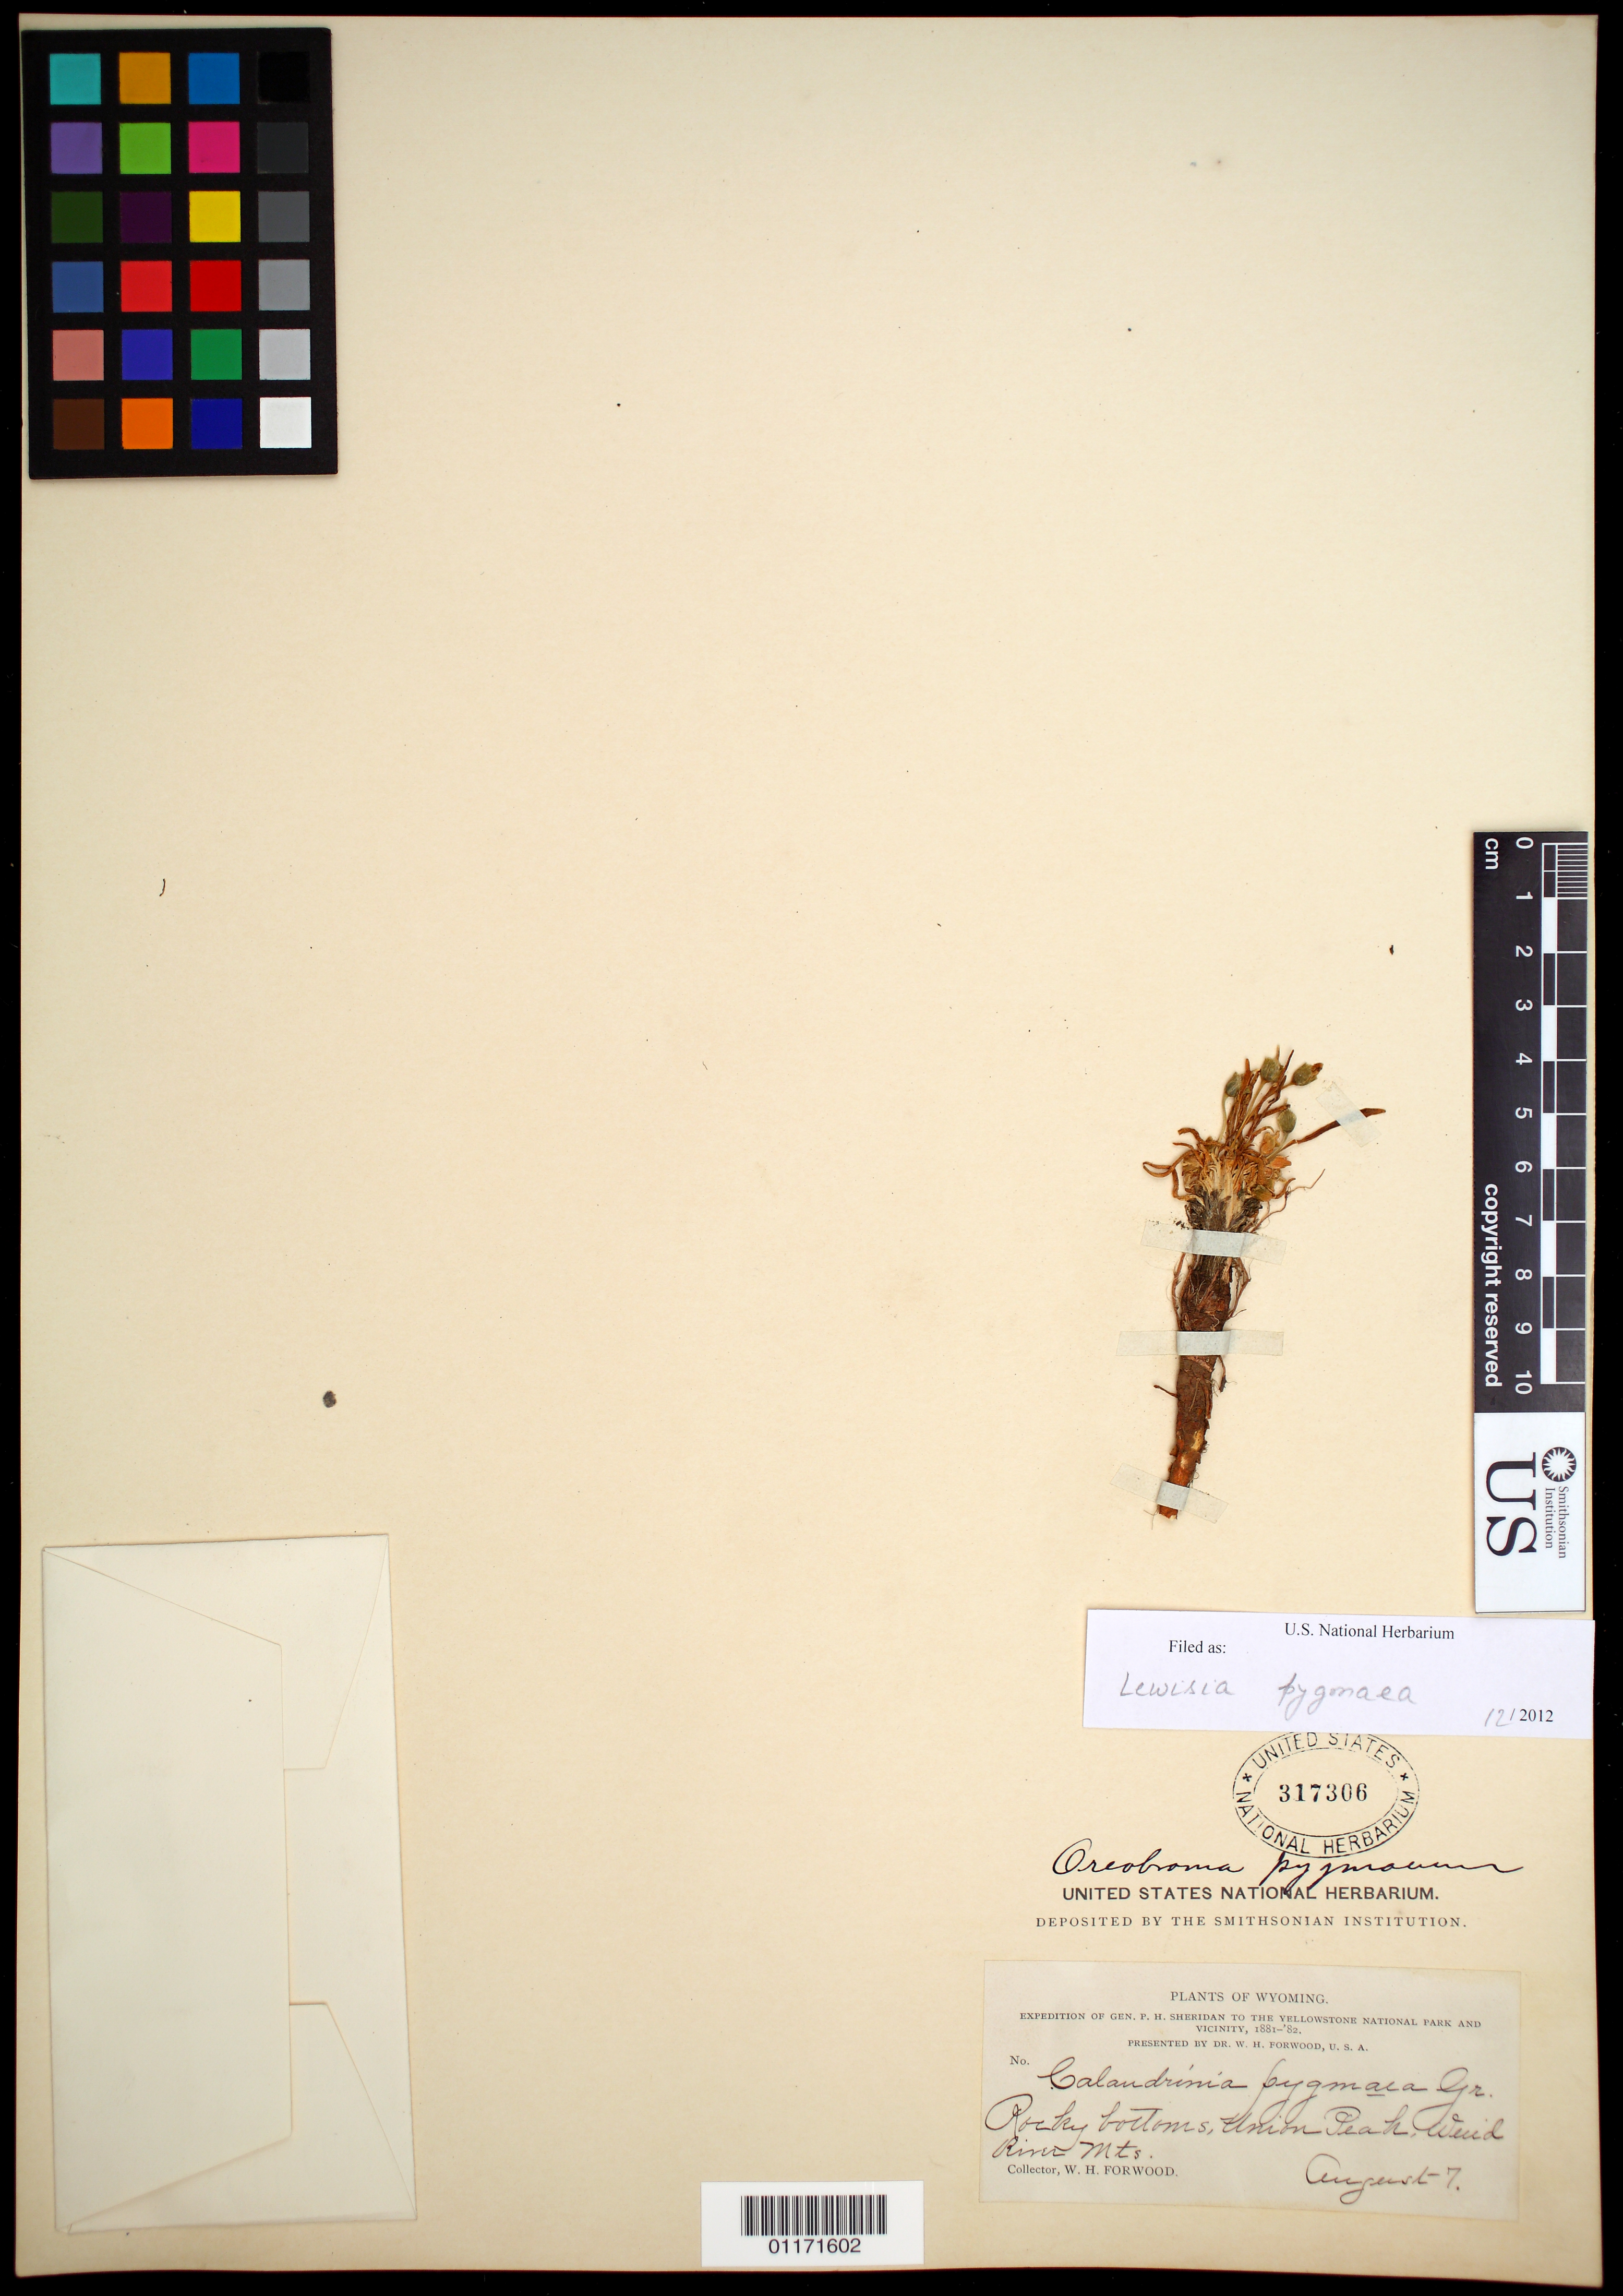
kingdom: Plantae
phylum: Tracheophyta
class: Magnoliopsida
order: Caryophyllales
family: Montiaceae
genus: Lewisia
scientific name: Lewisia pygmaea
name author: (A. Gray) B.L. Rob.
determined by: Strong, Mark T., (BOT), Smithsonian Institution - National Museum of Natural History (UNITED STATES)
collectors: W. Forwood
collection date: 1881-08-07 or 1882-08-07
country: United States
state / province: Wyoming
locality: Wind River Mountains and Union Peak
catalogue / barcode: US 317306